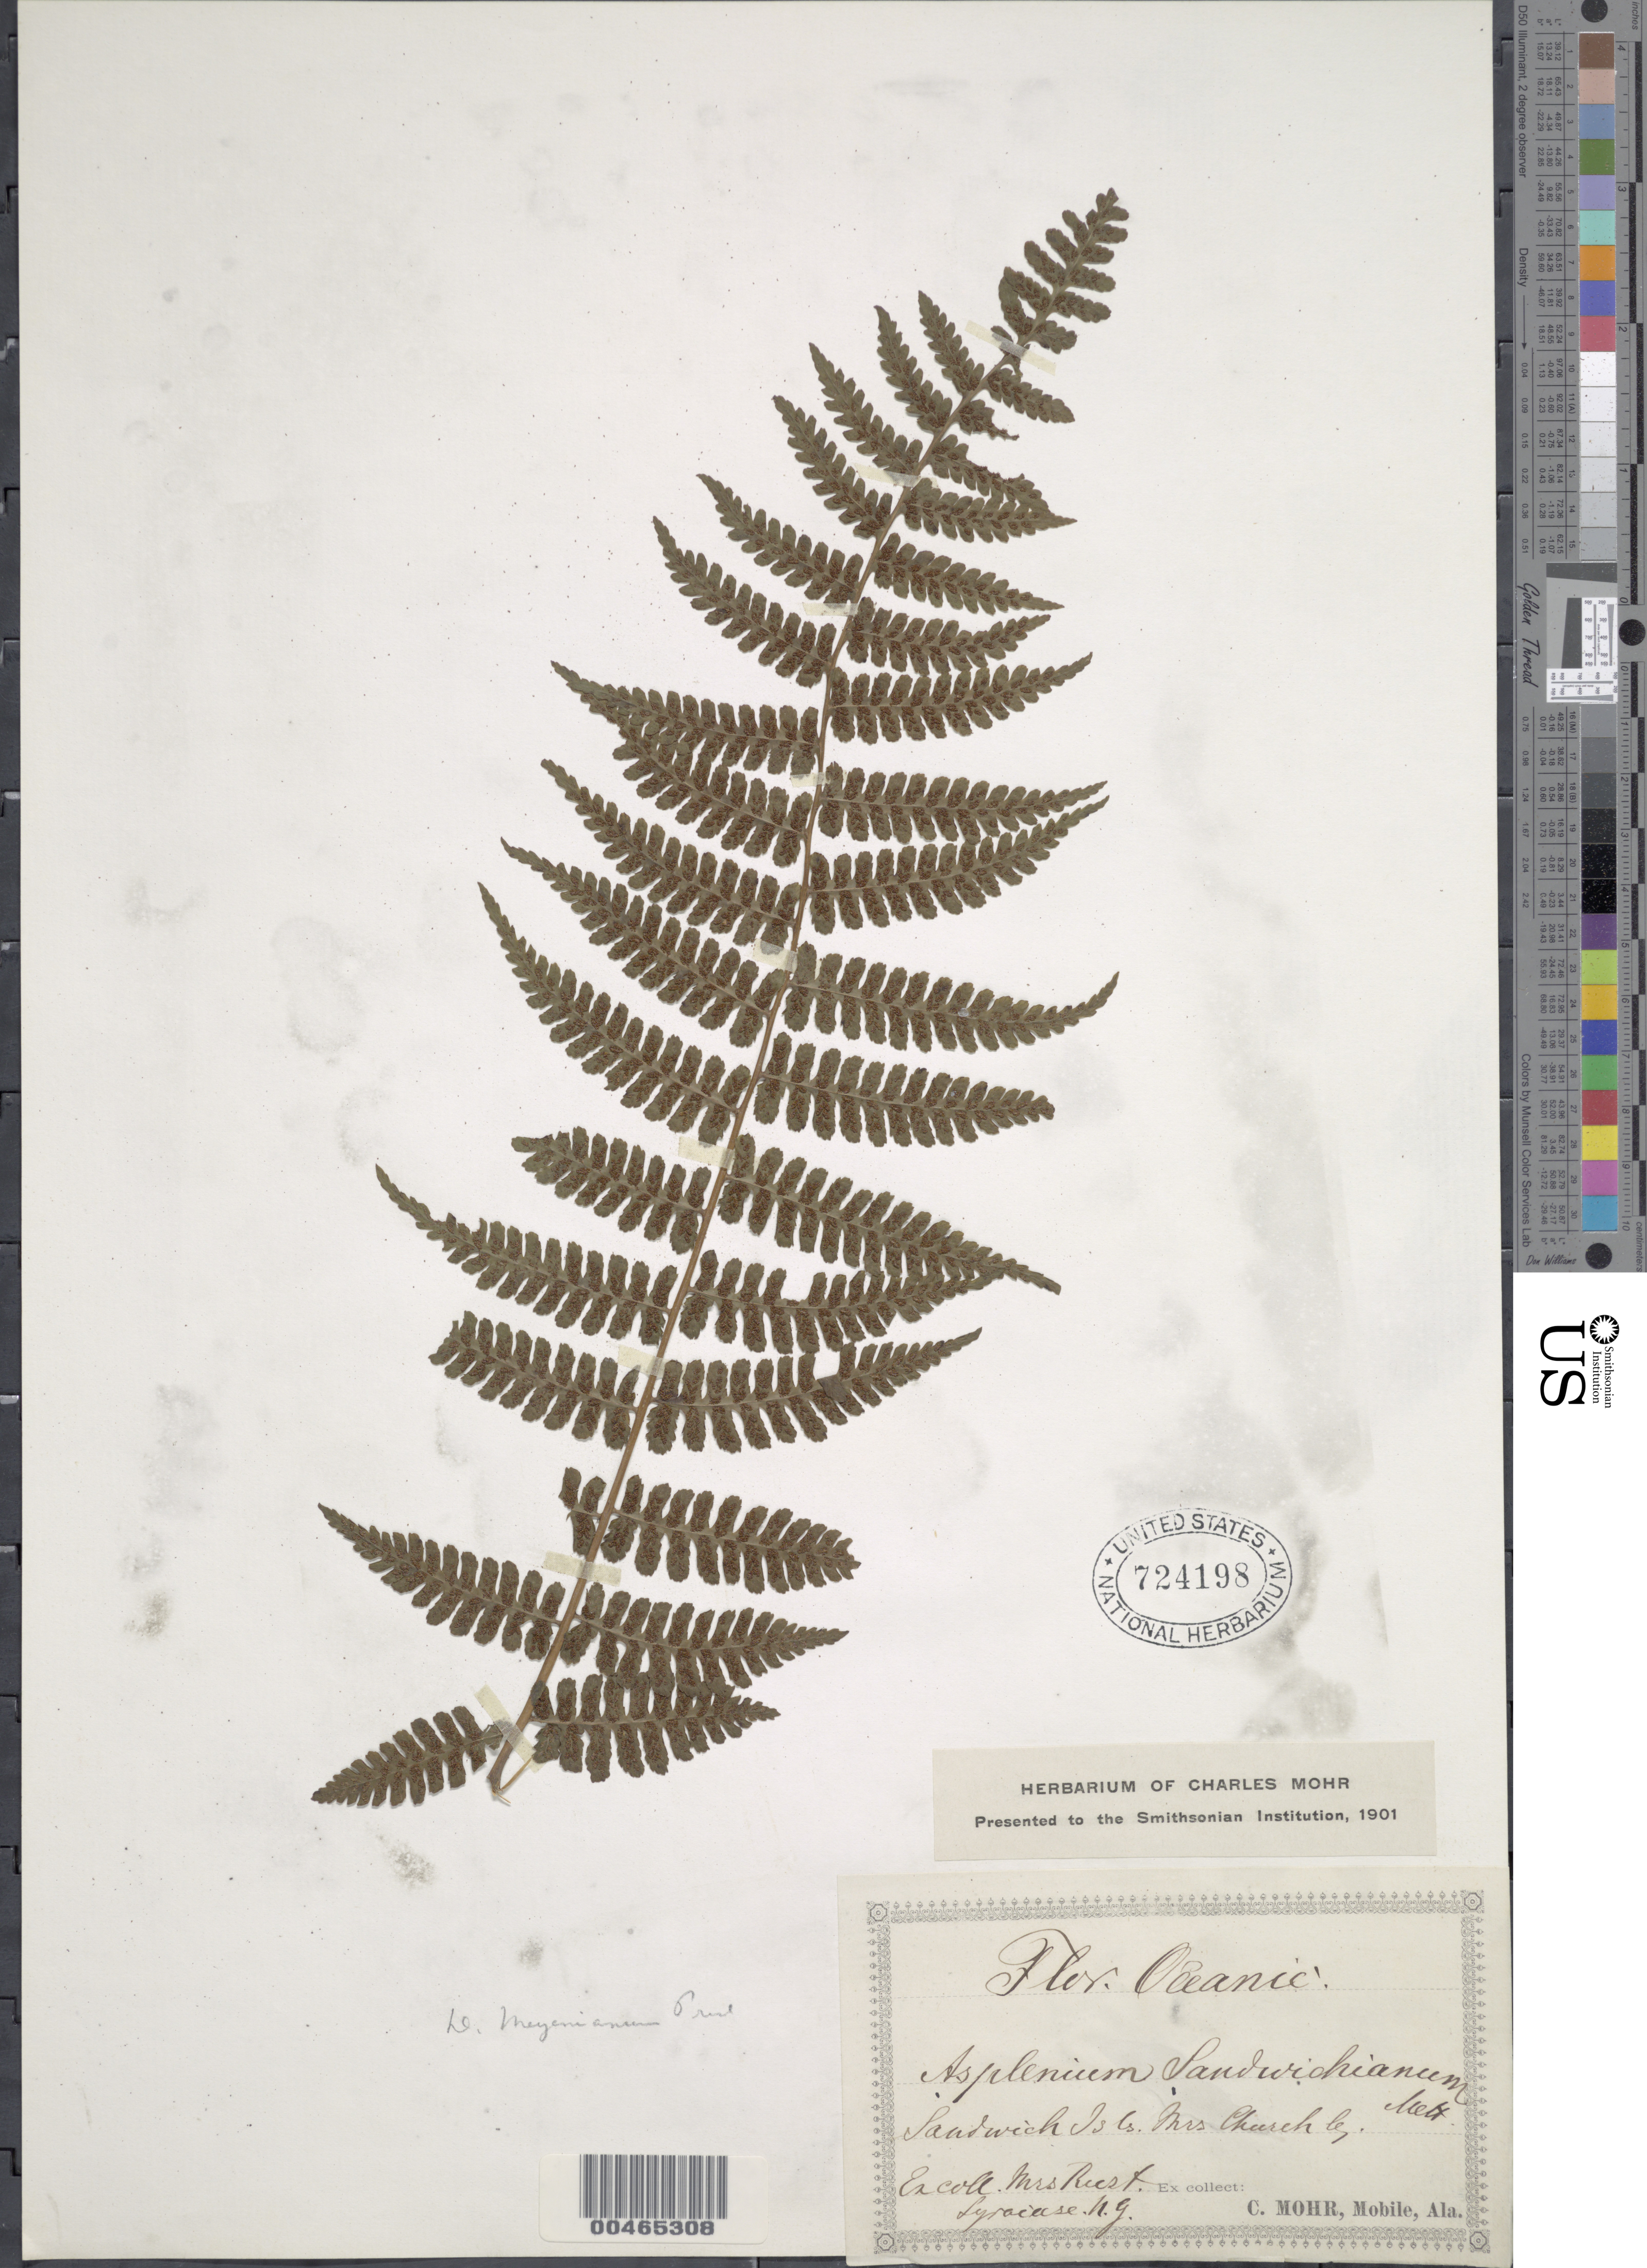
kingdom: Plantae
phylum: Tracheophyta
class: Polypodiopsida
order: Polypodiales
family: Athyriaceae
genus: Diplazium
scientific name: Diplazium sandwichianum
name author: (C. Presl) Diels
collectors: Rees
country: United States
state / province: Hawaii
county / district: Honolulu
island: Oahu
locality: Sandwich Islands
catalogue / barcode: US 724198